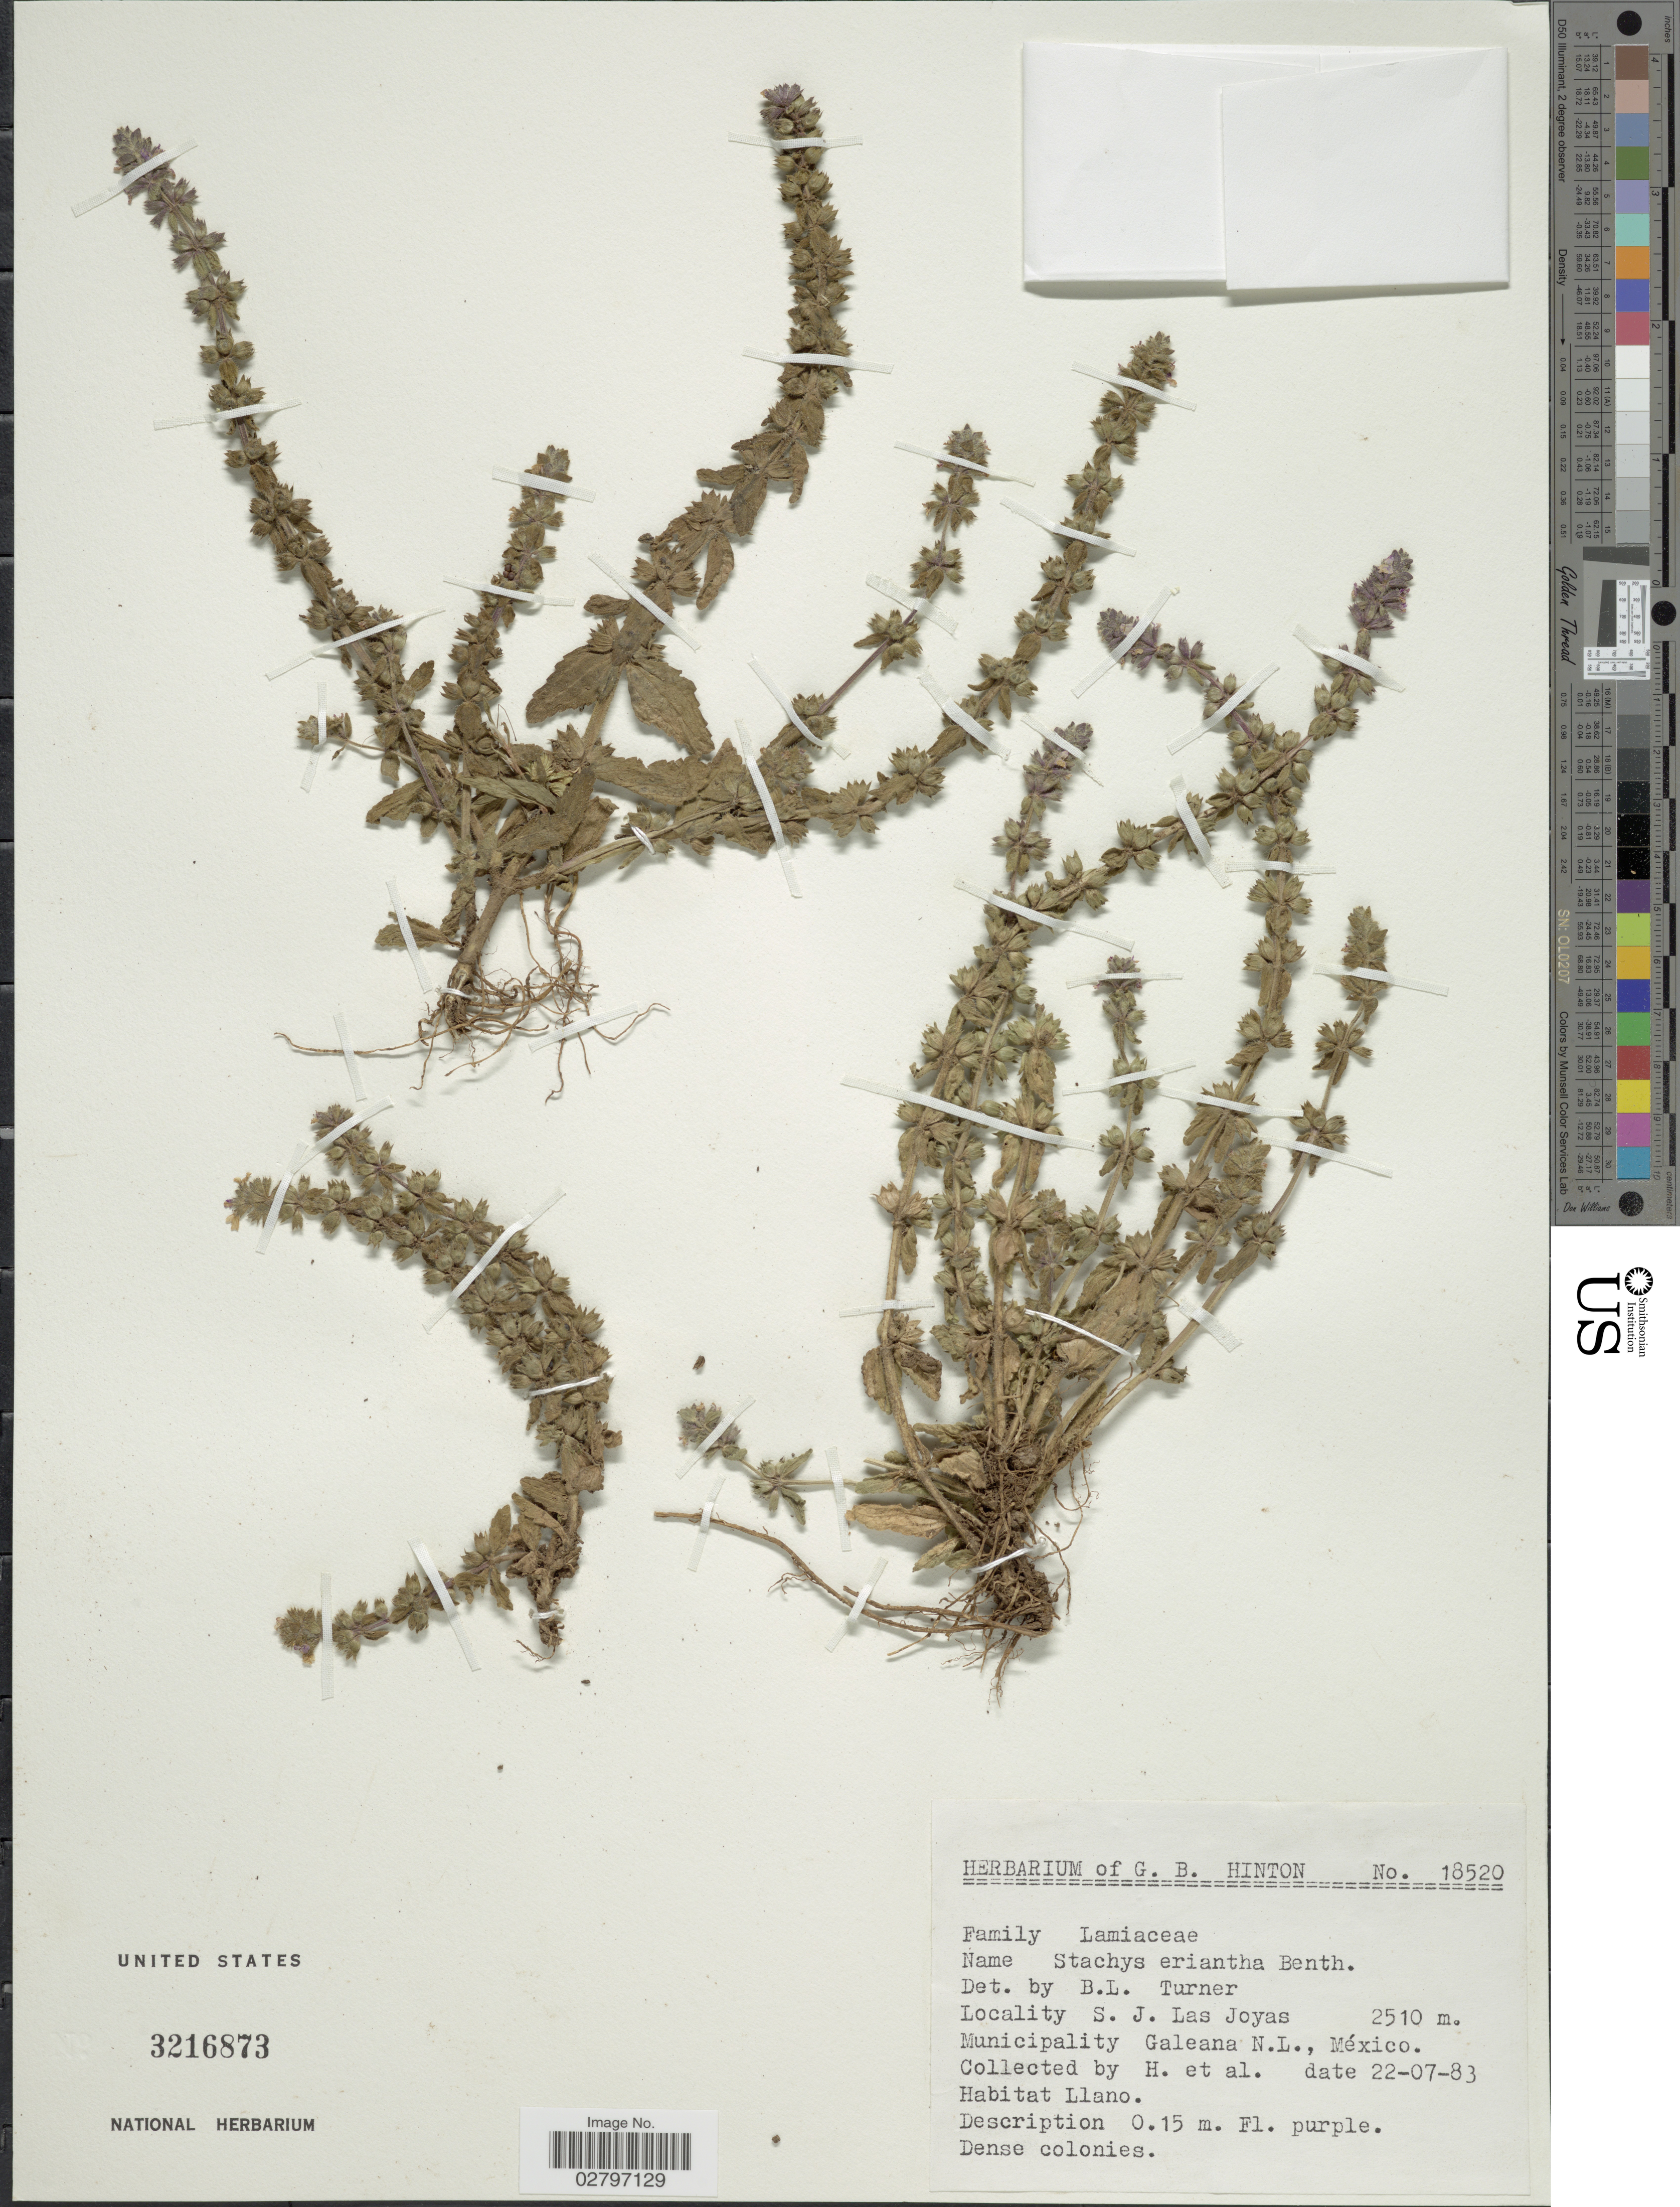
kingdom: Plantae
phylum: Tracheophyta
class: Magnoliopsida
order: Lamiales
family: Lamiaceae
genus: Stachys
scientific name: Stachys eriantha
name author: Benth.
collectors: G. B. Hinton & et al.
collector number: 18520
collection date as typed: Transcribed d/m/y: 22/7/83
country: Mexico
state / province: Nuevo León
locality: S. J. Las Joyas. Municipality Galeana N.L.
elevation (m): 2510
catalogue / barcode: US 3216873